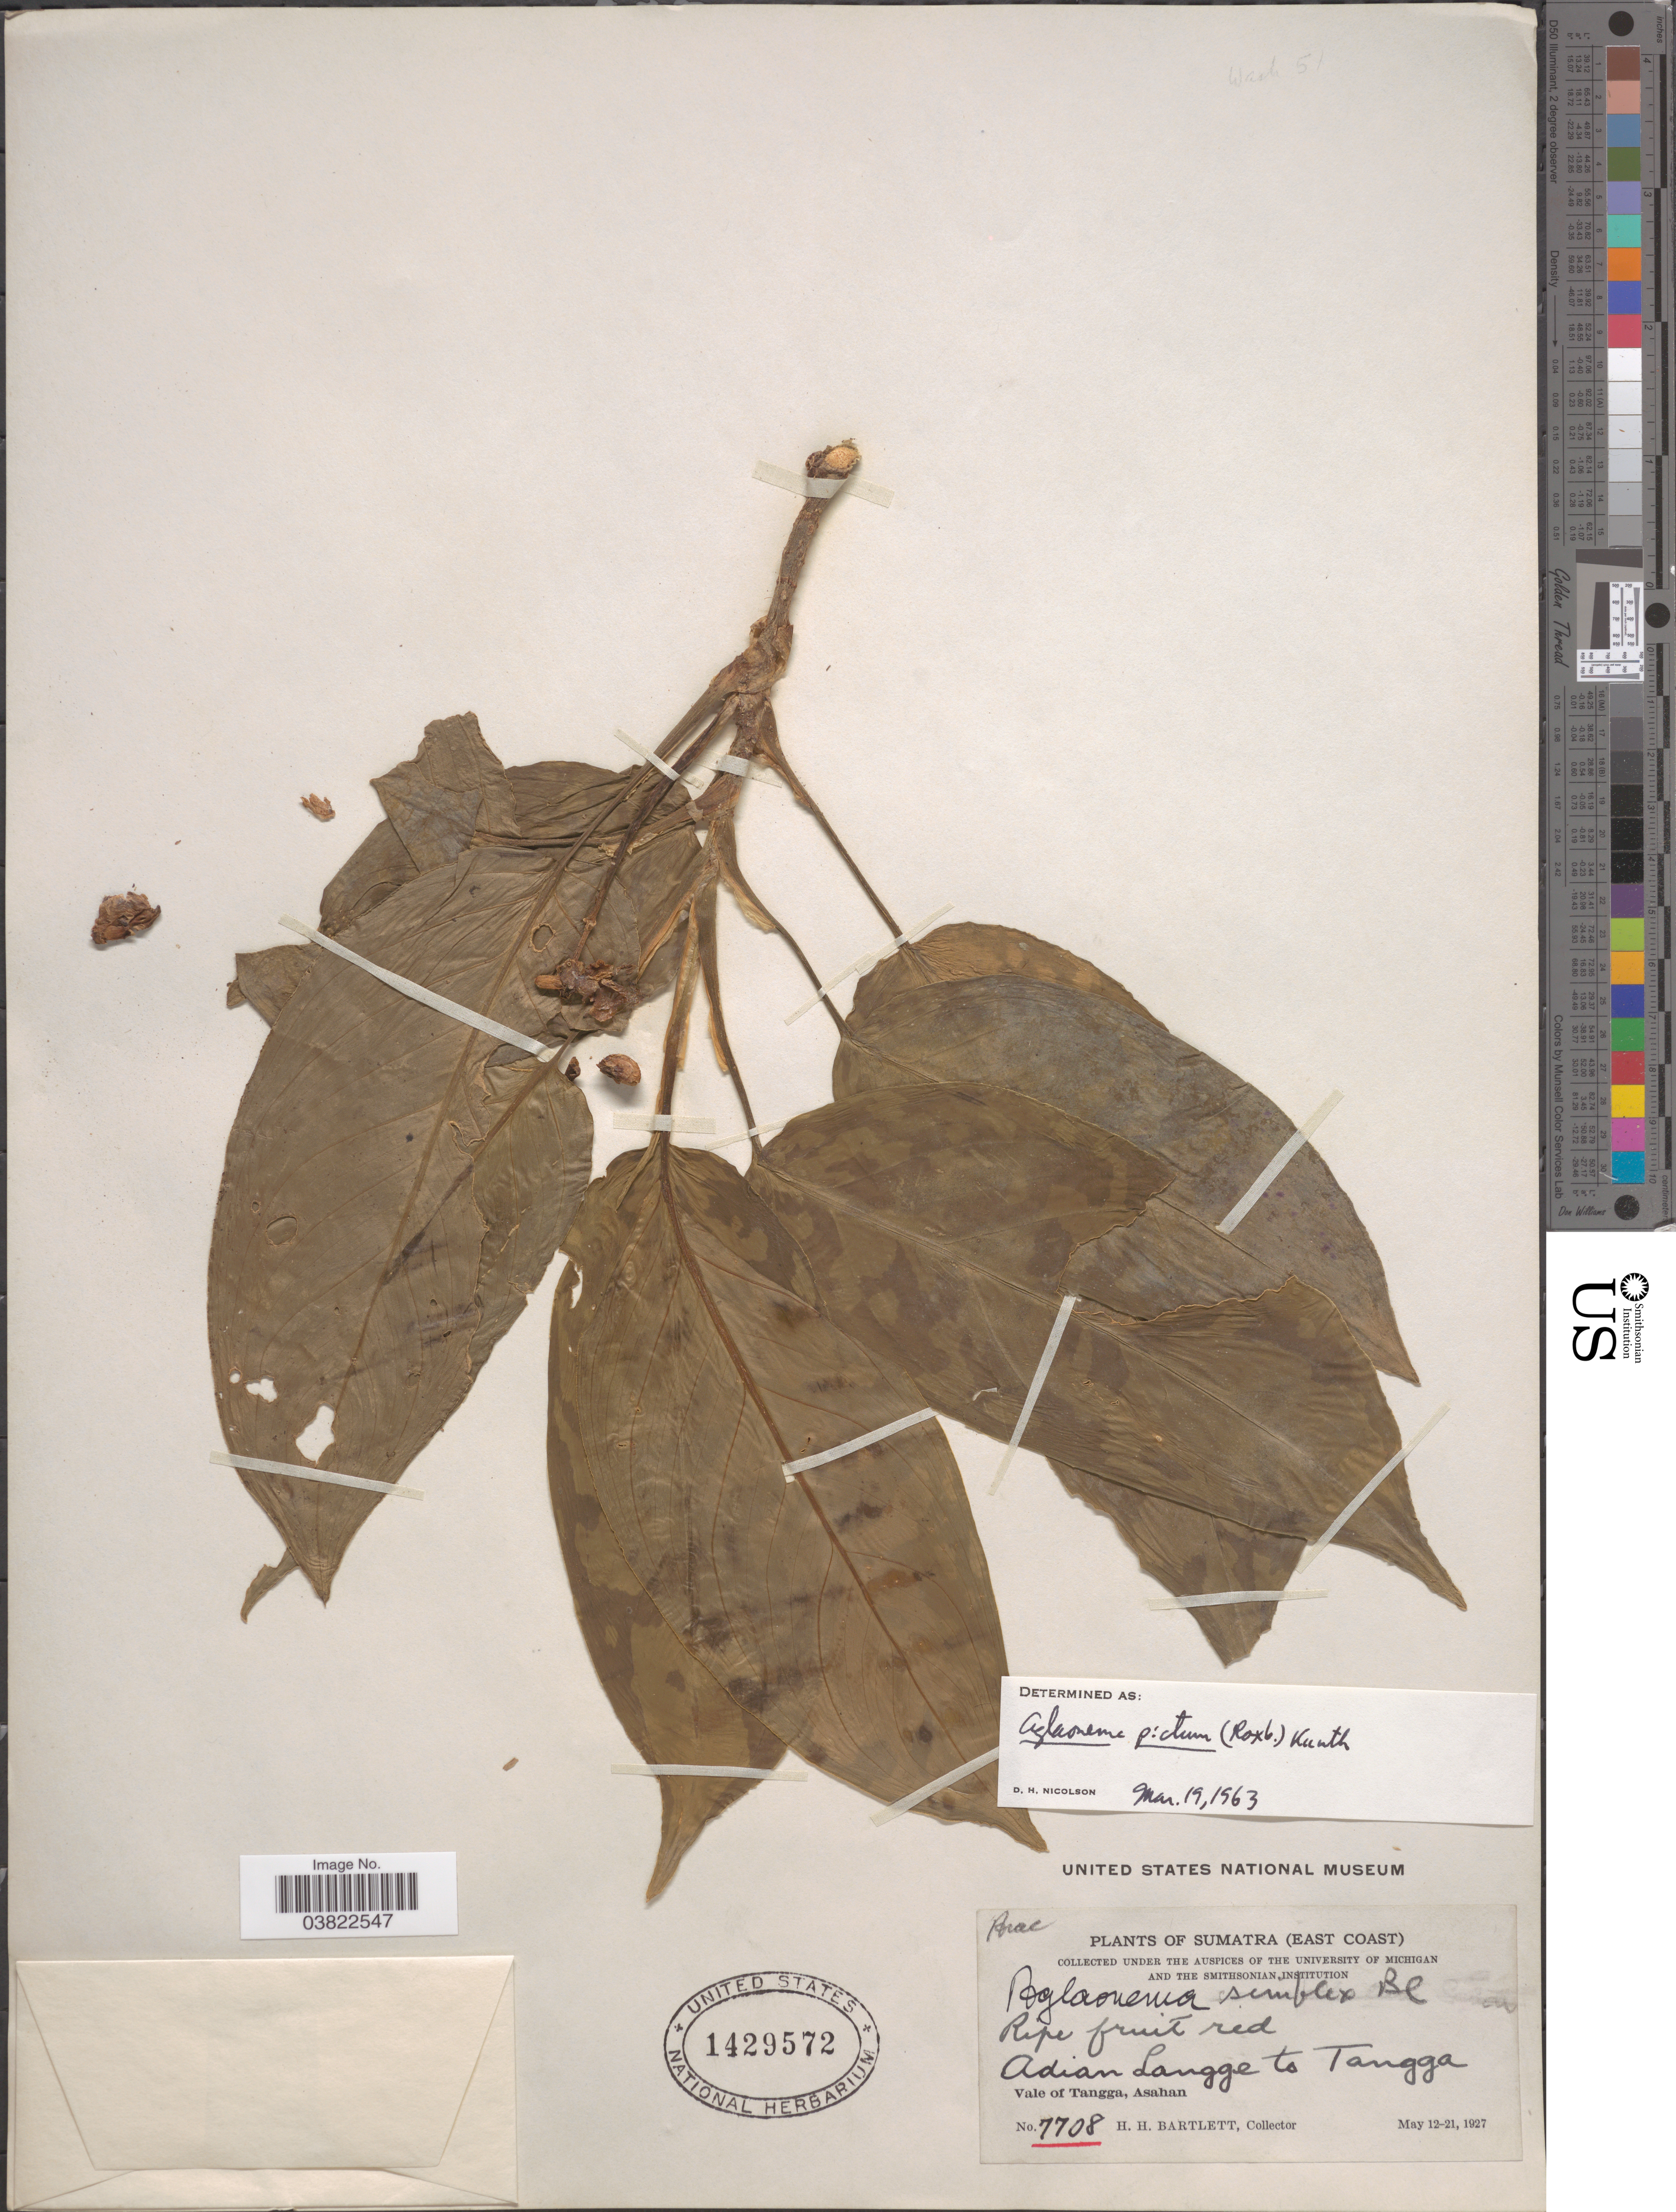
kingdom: Plantae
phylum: Tracheophyta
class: Liliopsida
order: Alismatales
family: Araceae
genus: Aglaonema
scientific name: Aglaonema pictum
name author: (Roxb.) Kunth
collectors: H. H. Bartlett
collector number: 7708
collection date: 1927-05-12/1927-05-21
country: Indonesia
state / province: Sumatra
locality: Sumatra (East Coast). Adian Langge to Tangga. Vale of Tangga, Asahan.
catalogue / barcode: US 1429572